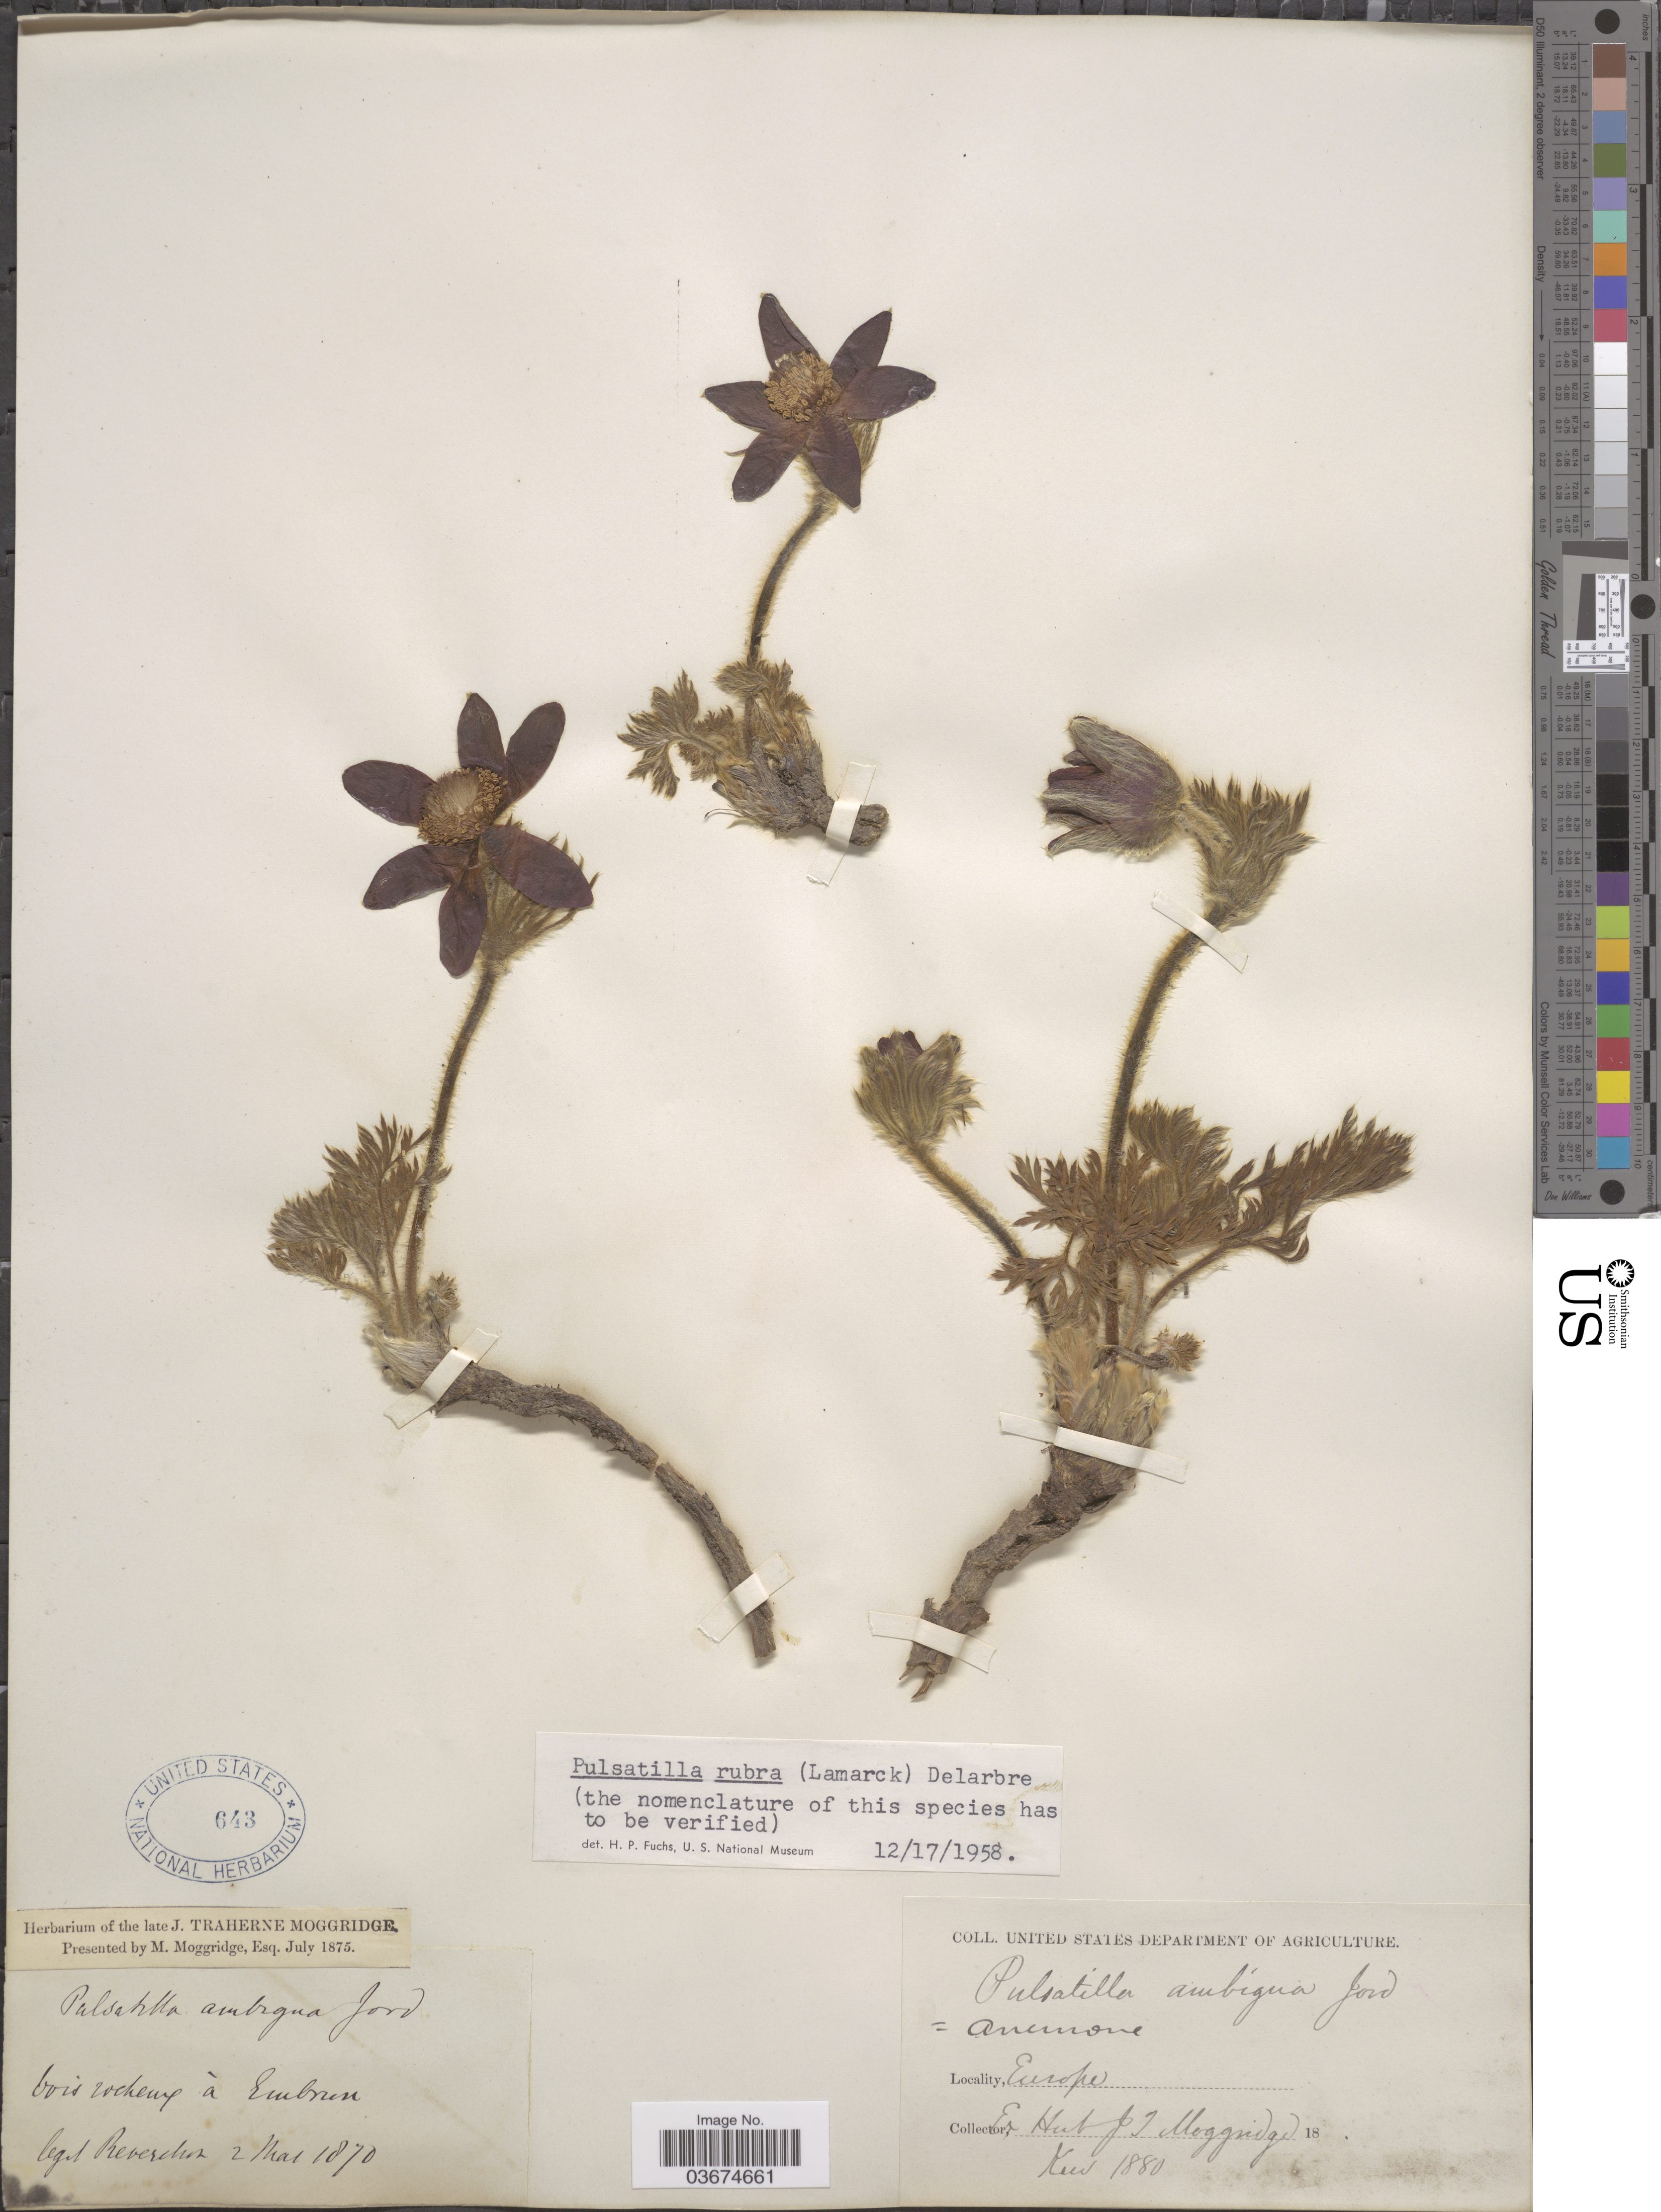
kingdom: Plantae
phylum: Tracheophyta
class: Magnoliopsida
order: Ranunculales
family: Ranunculaceae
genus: Pulsatilla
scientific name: Pulsatilla rubra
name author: (Lam.) Delarbre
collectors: -. Reverchon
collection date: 1870-05-02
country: France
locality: Bois rochers à Embrun. Europe.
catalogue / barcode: US 643